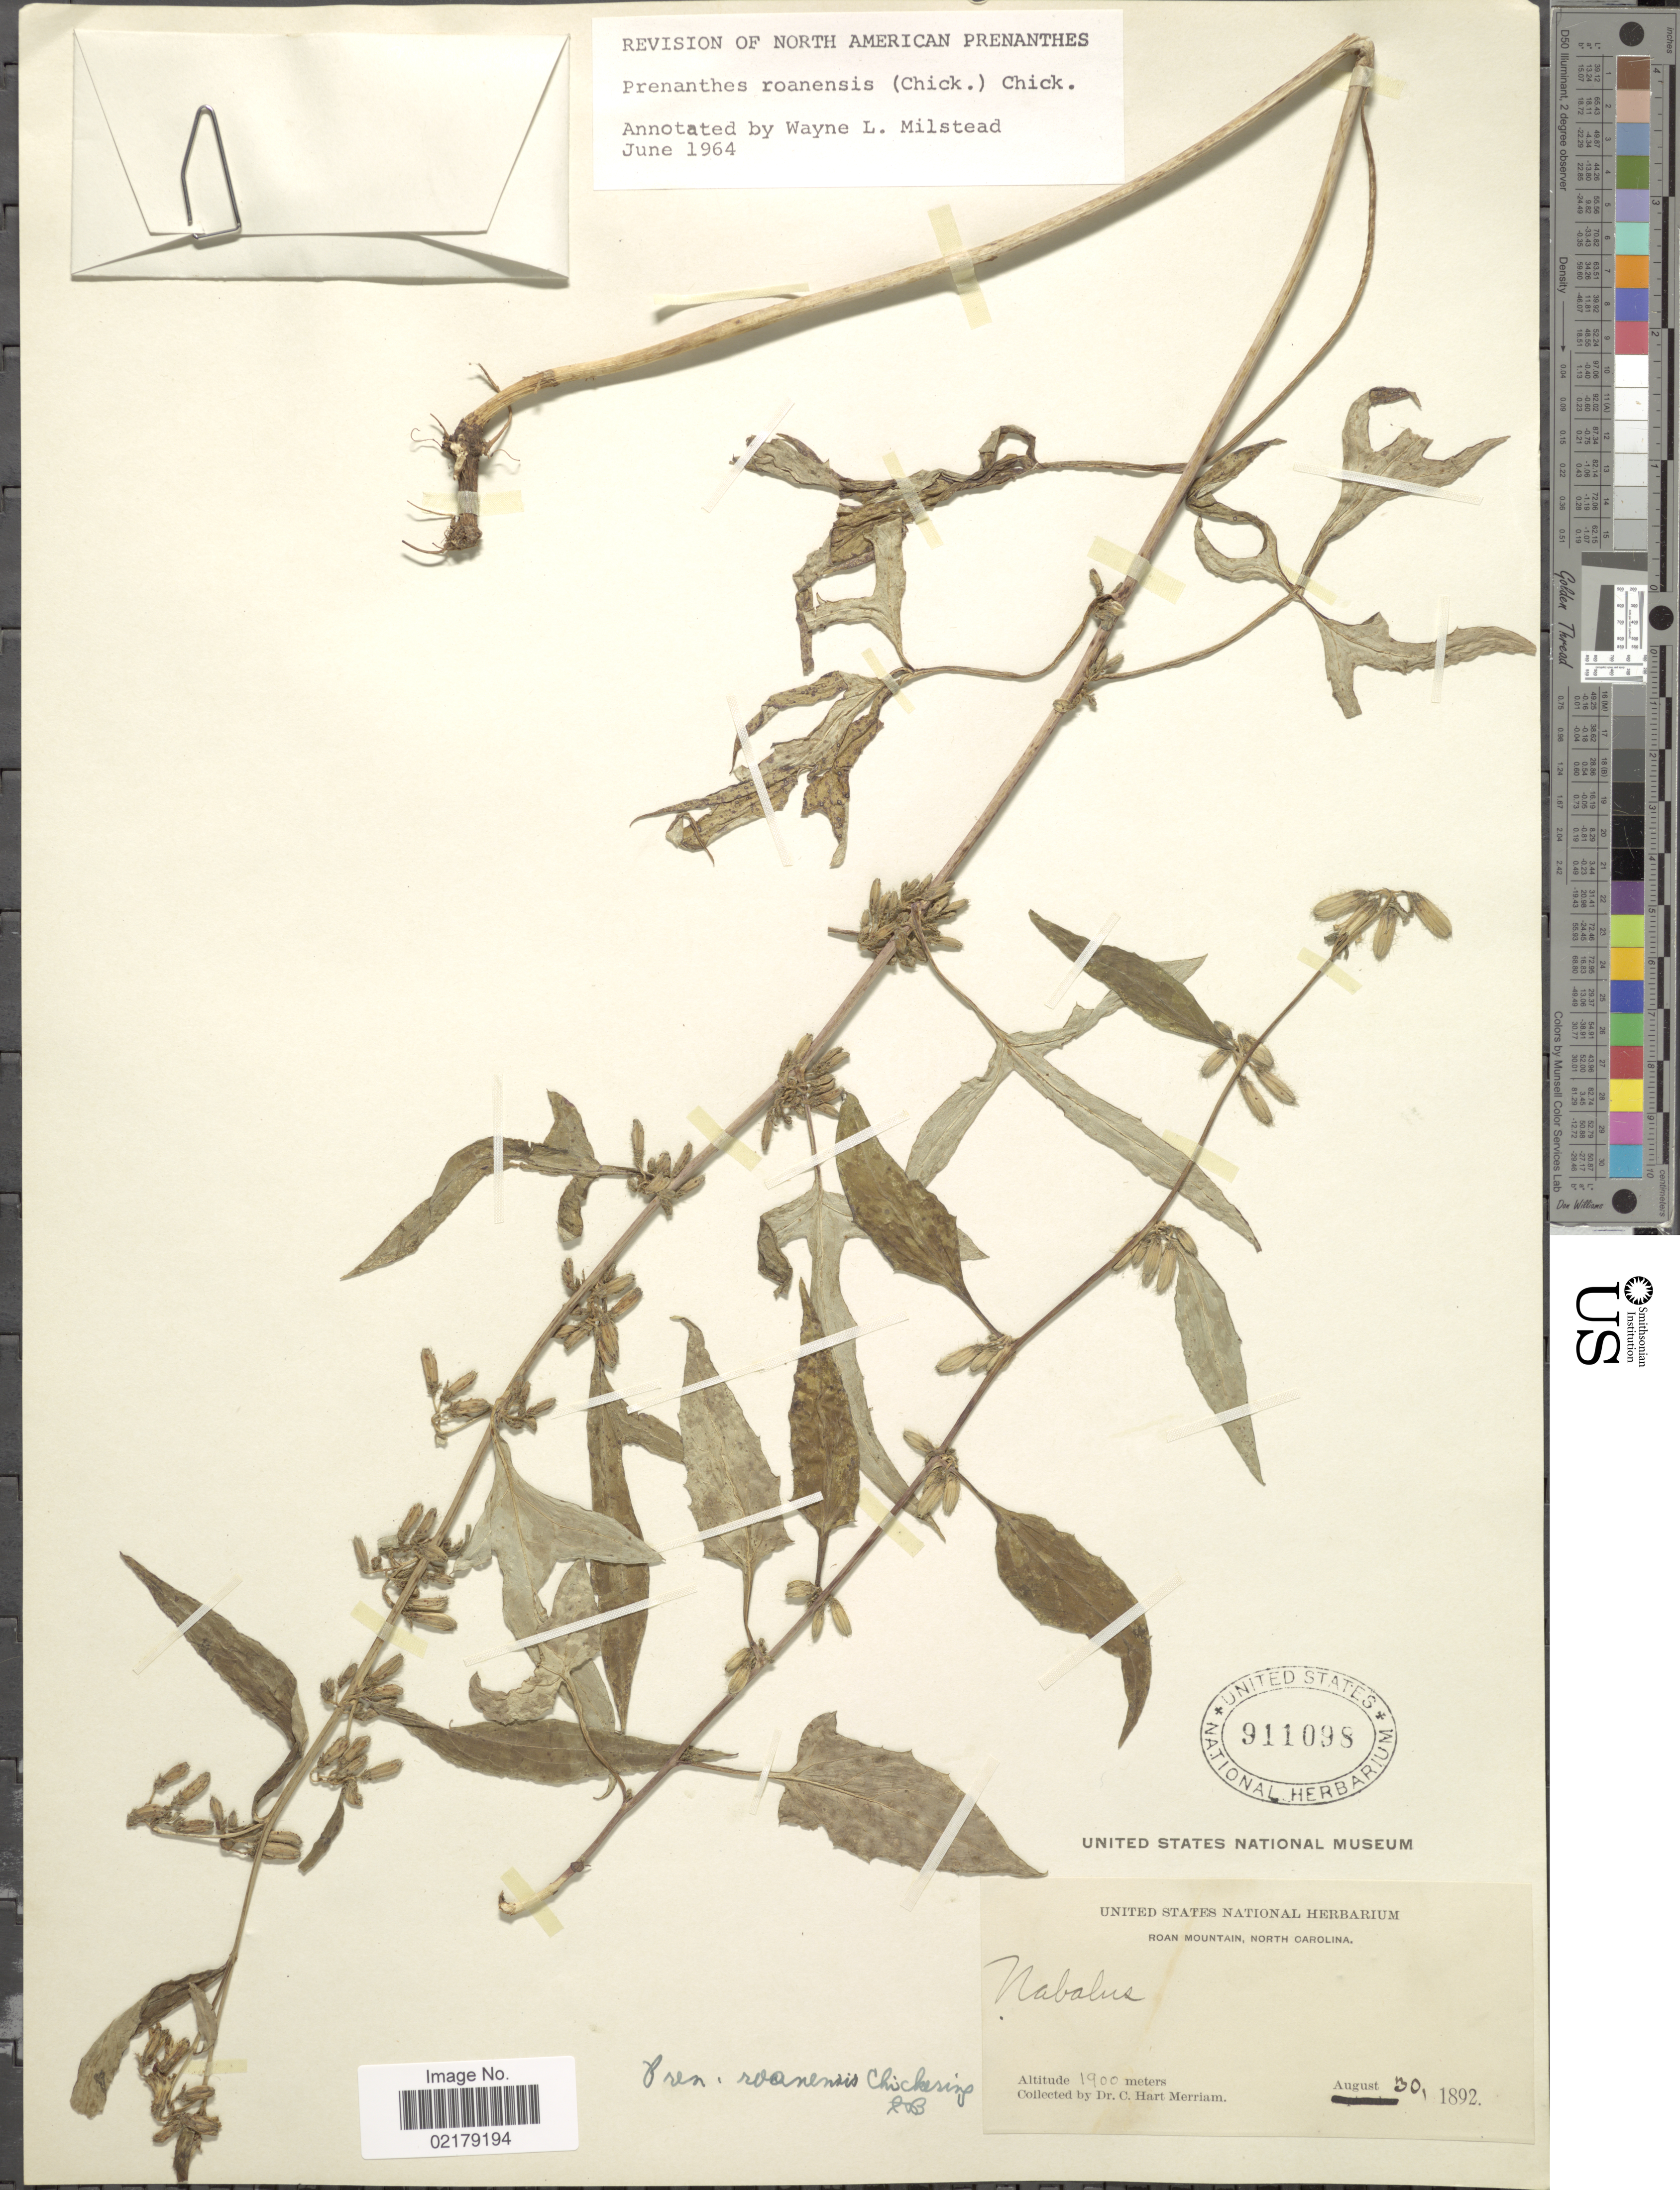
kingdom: Plantae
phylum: Tracheophyta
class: Magnoliopsida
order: Asterales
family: Asteraceae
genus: Nabalus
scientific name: Nabalus roanensis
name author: Chickering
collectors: C. Merriam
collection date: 1892-08-30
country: United States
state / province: North Carolina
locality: Roan Mountain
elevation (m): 1900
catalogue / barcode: US 911098